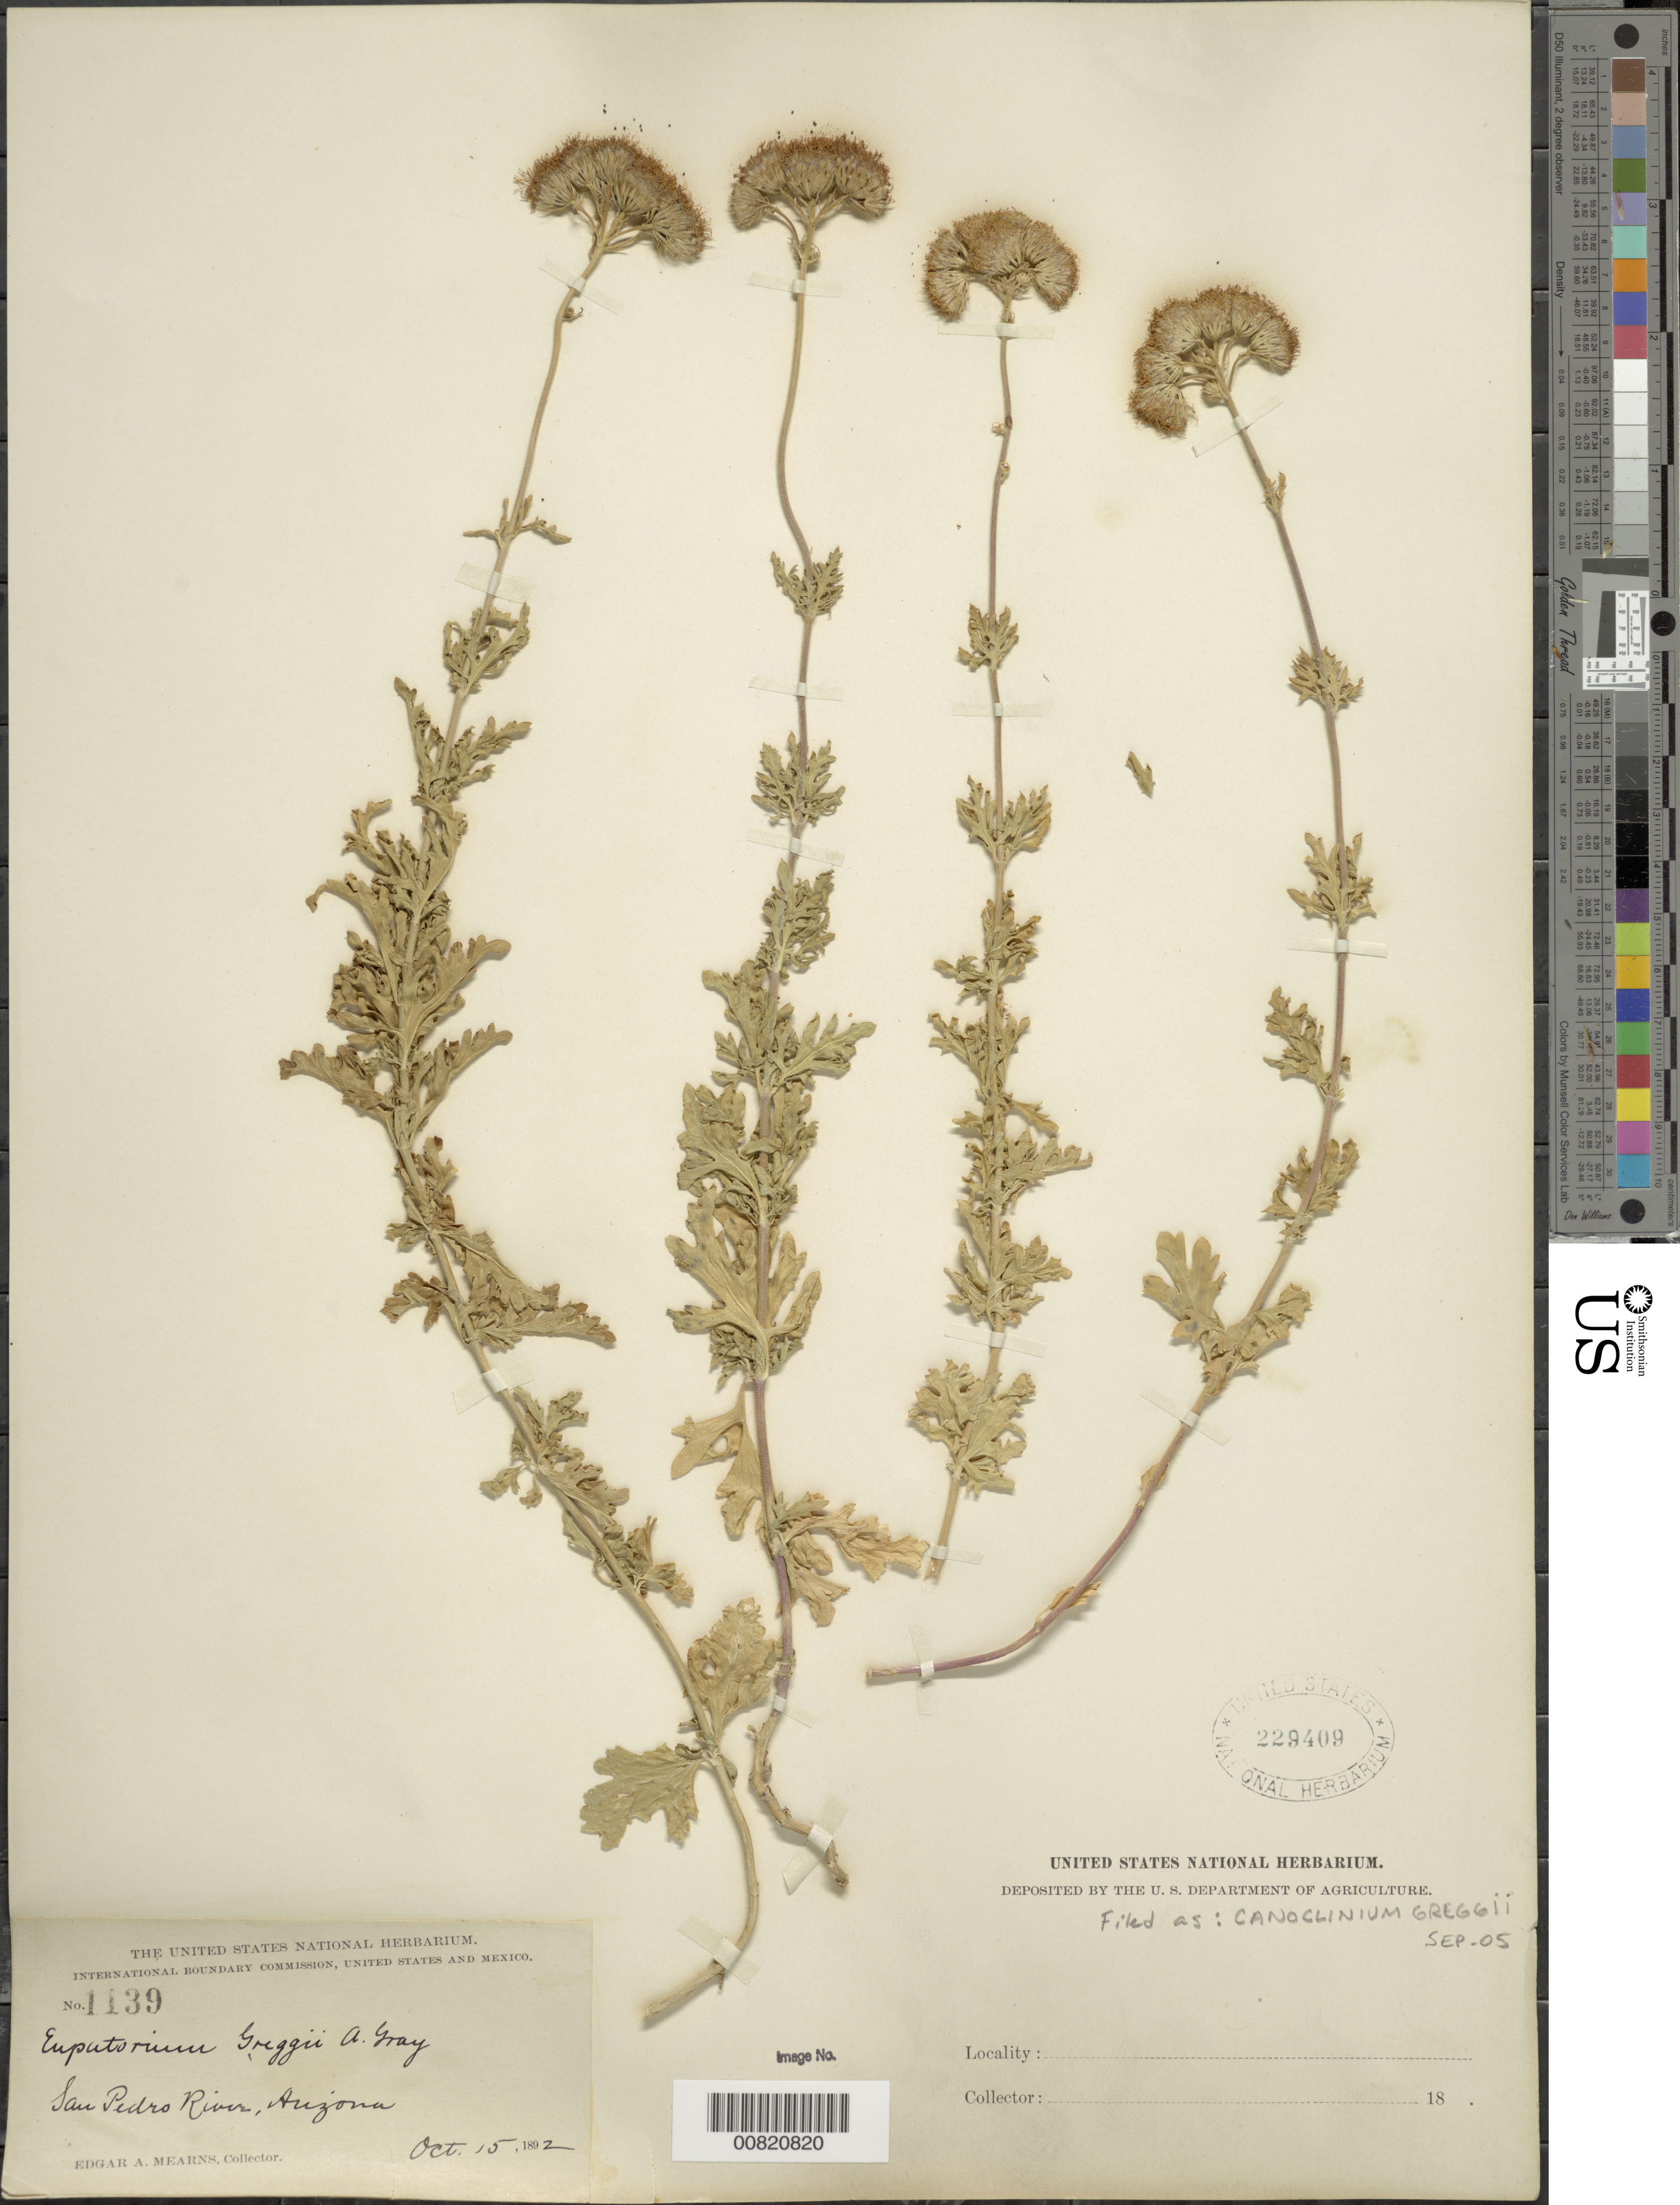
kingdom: Plantae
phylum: Tracheophyta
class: Magnoliopsida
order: Asterales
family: Asteraceae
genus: Conoclinium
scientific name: Conoclinium greggii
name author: (A. Gray) Small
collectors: E. A. Mearns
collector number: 1139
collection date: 1892-10-15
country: United States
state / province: Arizona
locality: San pedro Region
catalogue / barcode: US 229409